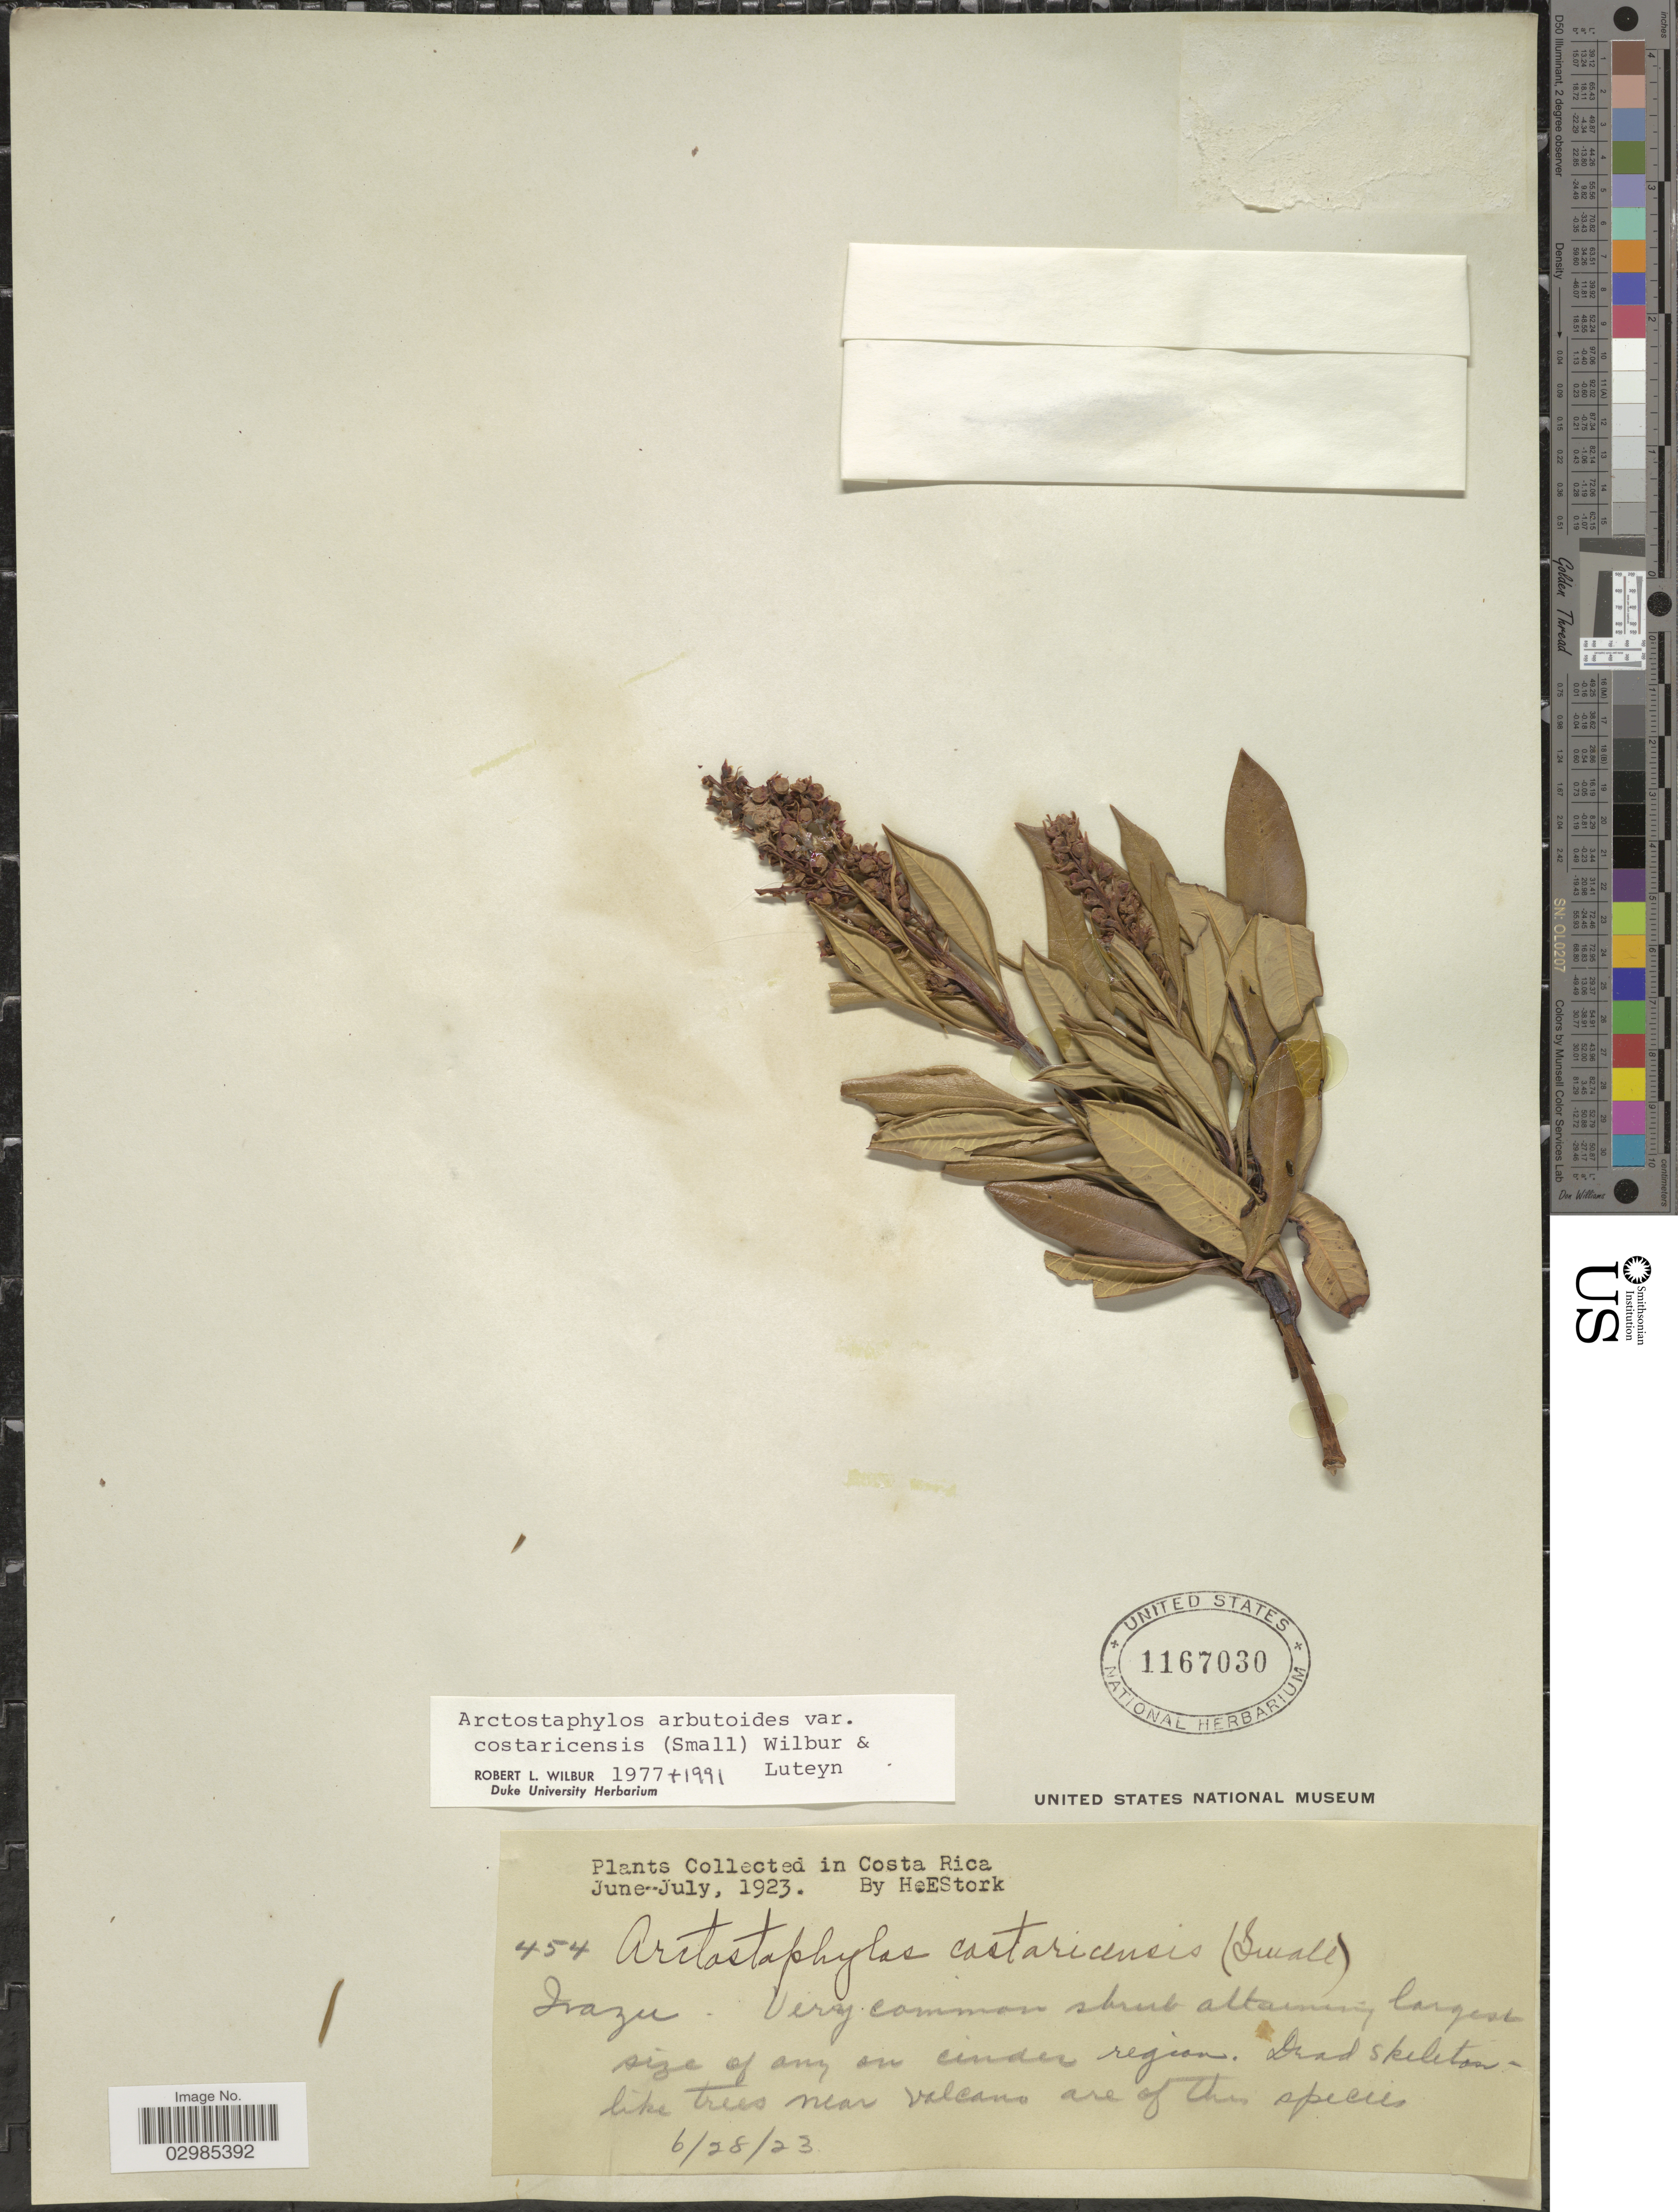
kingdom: Plantae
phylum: Tracheophyta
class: Magnoliopsida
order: Ericales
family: Ericaceae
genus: Arctostaphylos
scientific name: Arctostaphylos arbutoides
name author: (Lindl.) Hemsl.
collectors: H. E. Stork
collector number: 454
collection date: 1923-06-28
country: Costa Rica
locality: Irazu.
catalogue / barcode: US 1167030